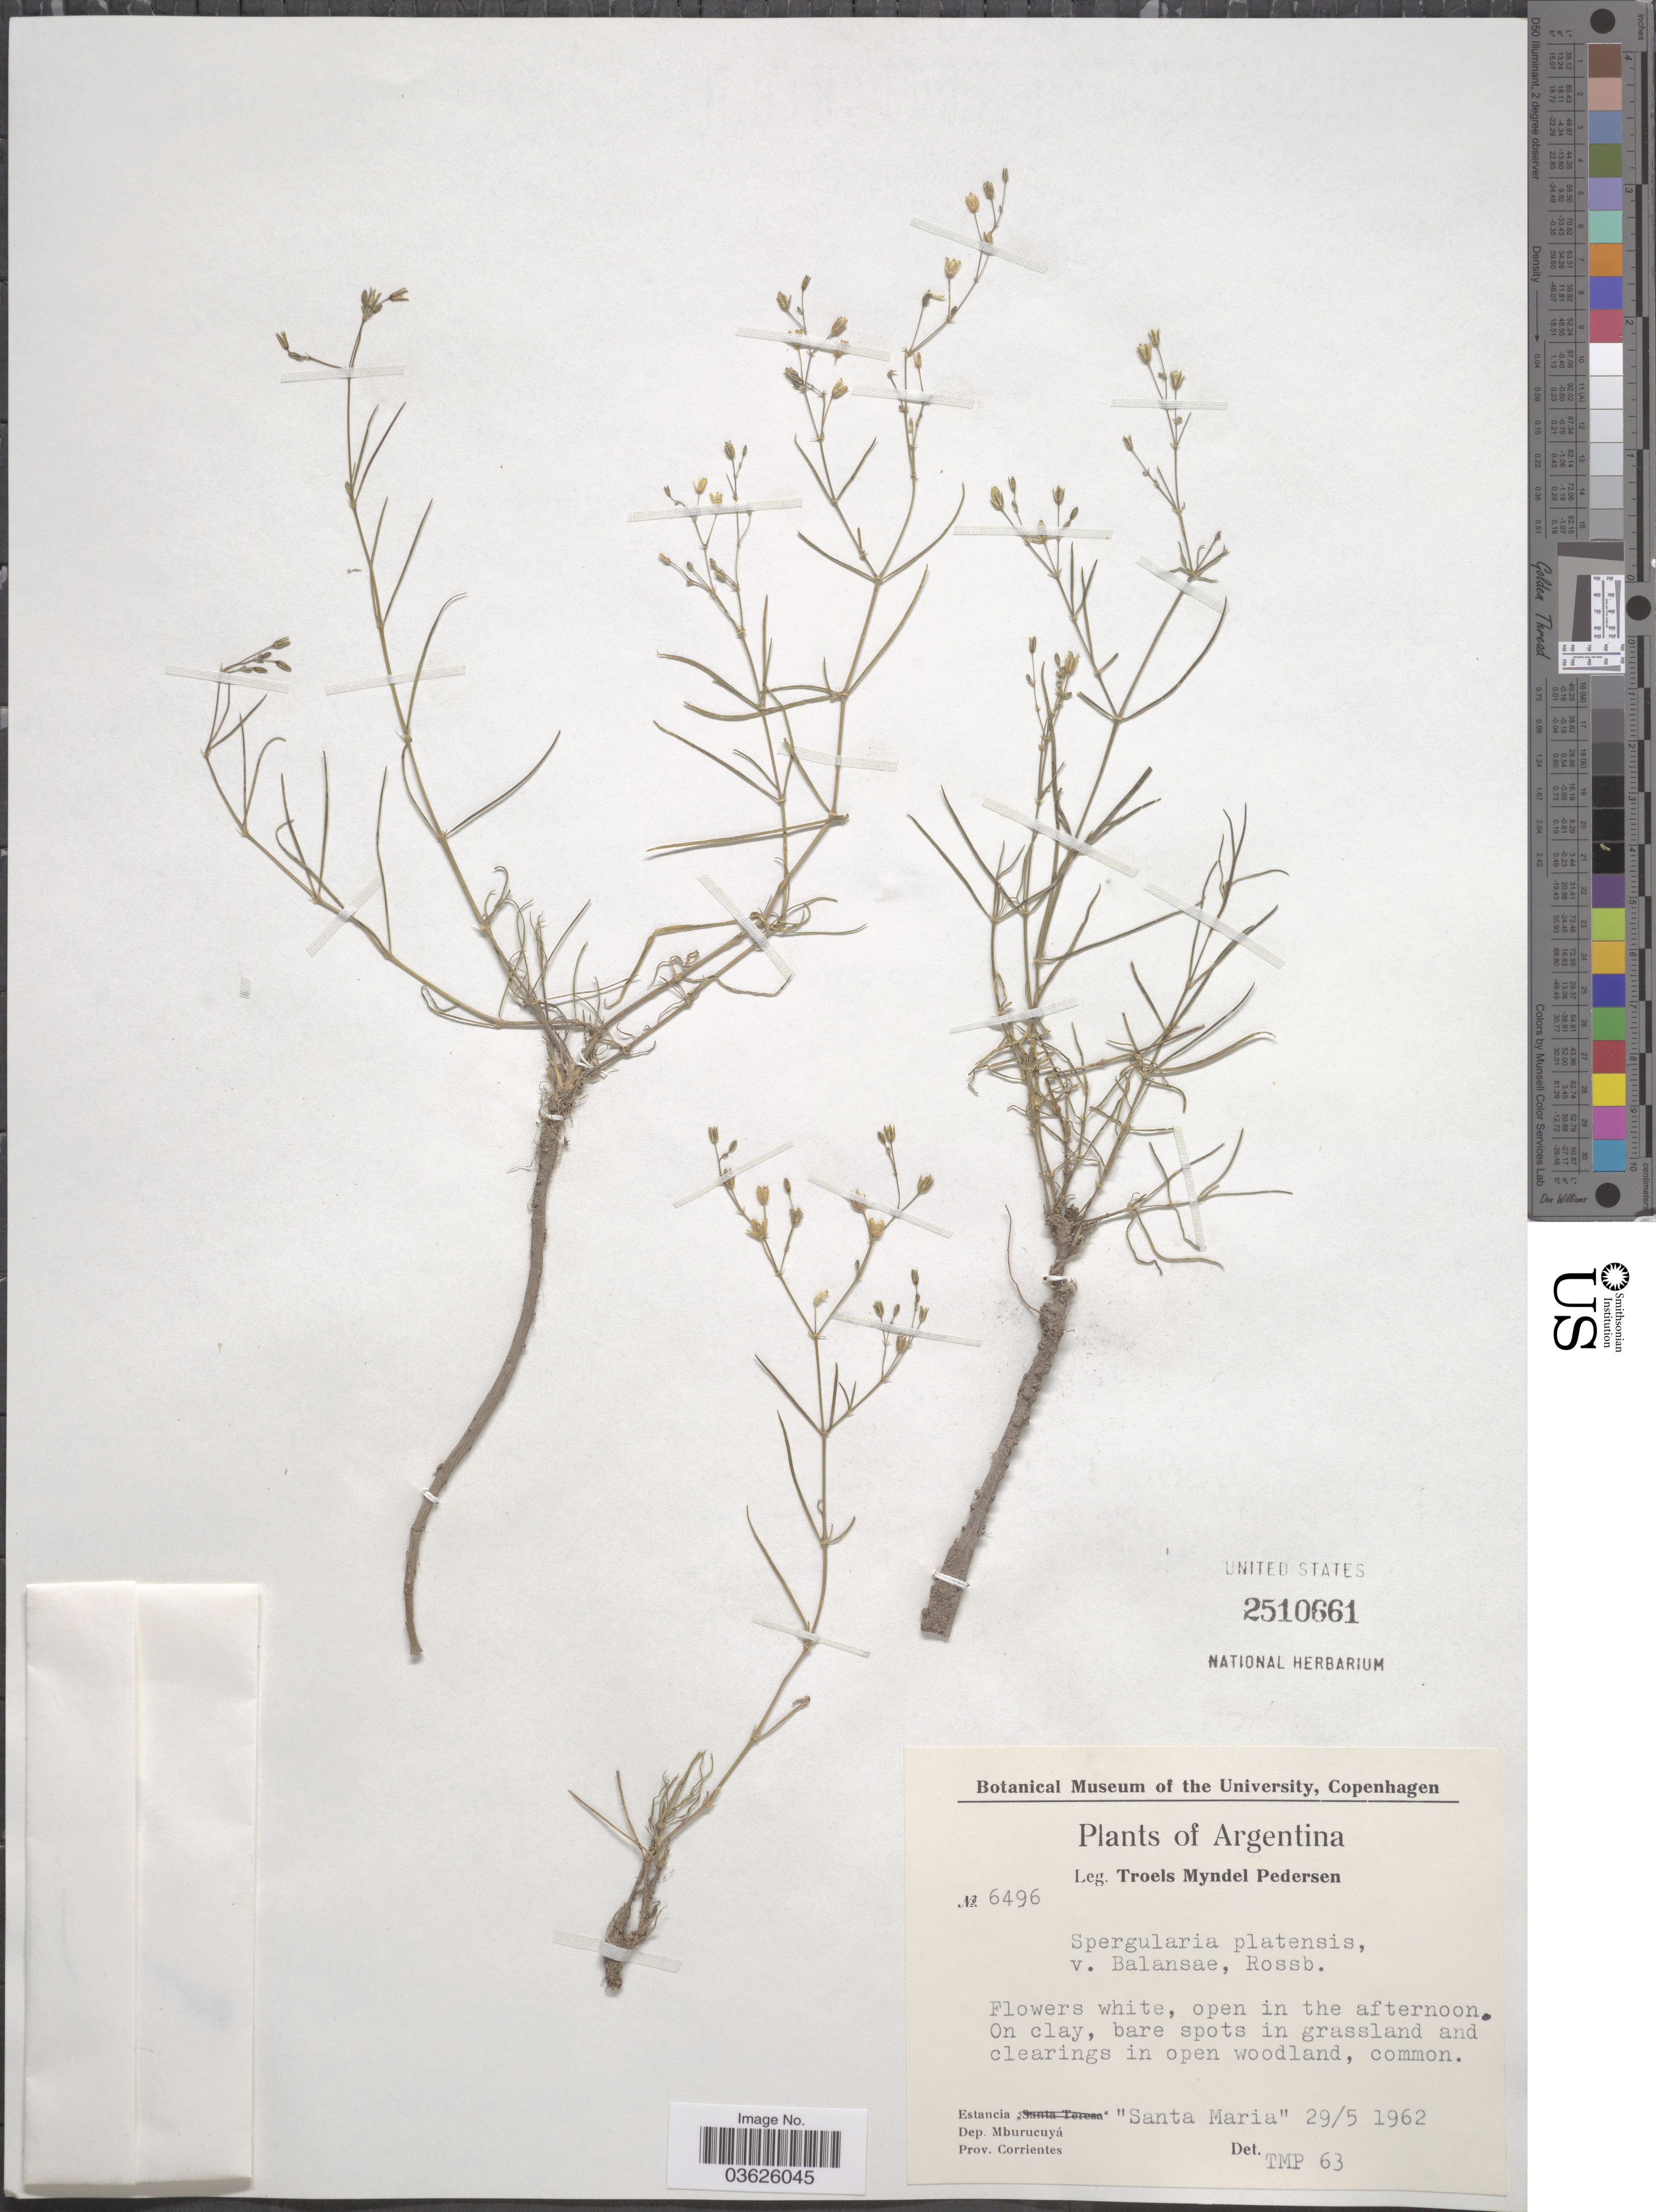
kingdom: Plantae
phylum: Tracheophyta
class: Magnoliopsida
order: Caryophyllales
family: Caryophyllaceae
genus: Spergularia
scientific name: Spergularia platensis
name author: (Cambess.) Fenzl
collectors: T. Pederson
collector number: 6496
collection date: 1962-05-29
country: Argentina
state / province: Corrientes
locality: Estancia "Santa Maria". Dep. Mburucuyá.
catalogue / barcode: US 2510661